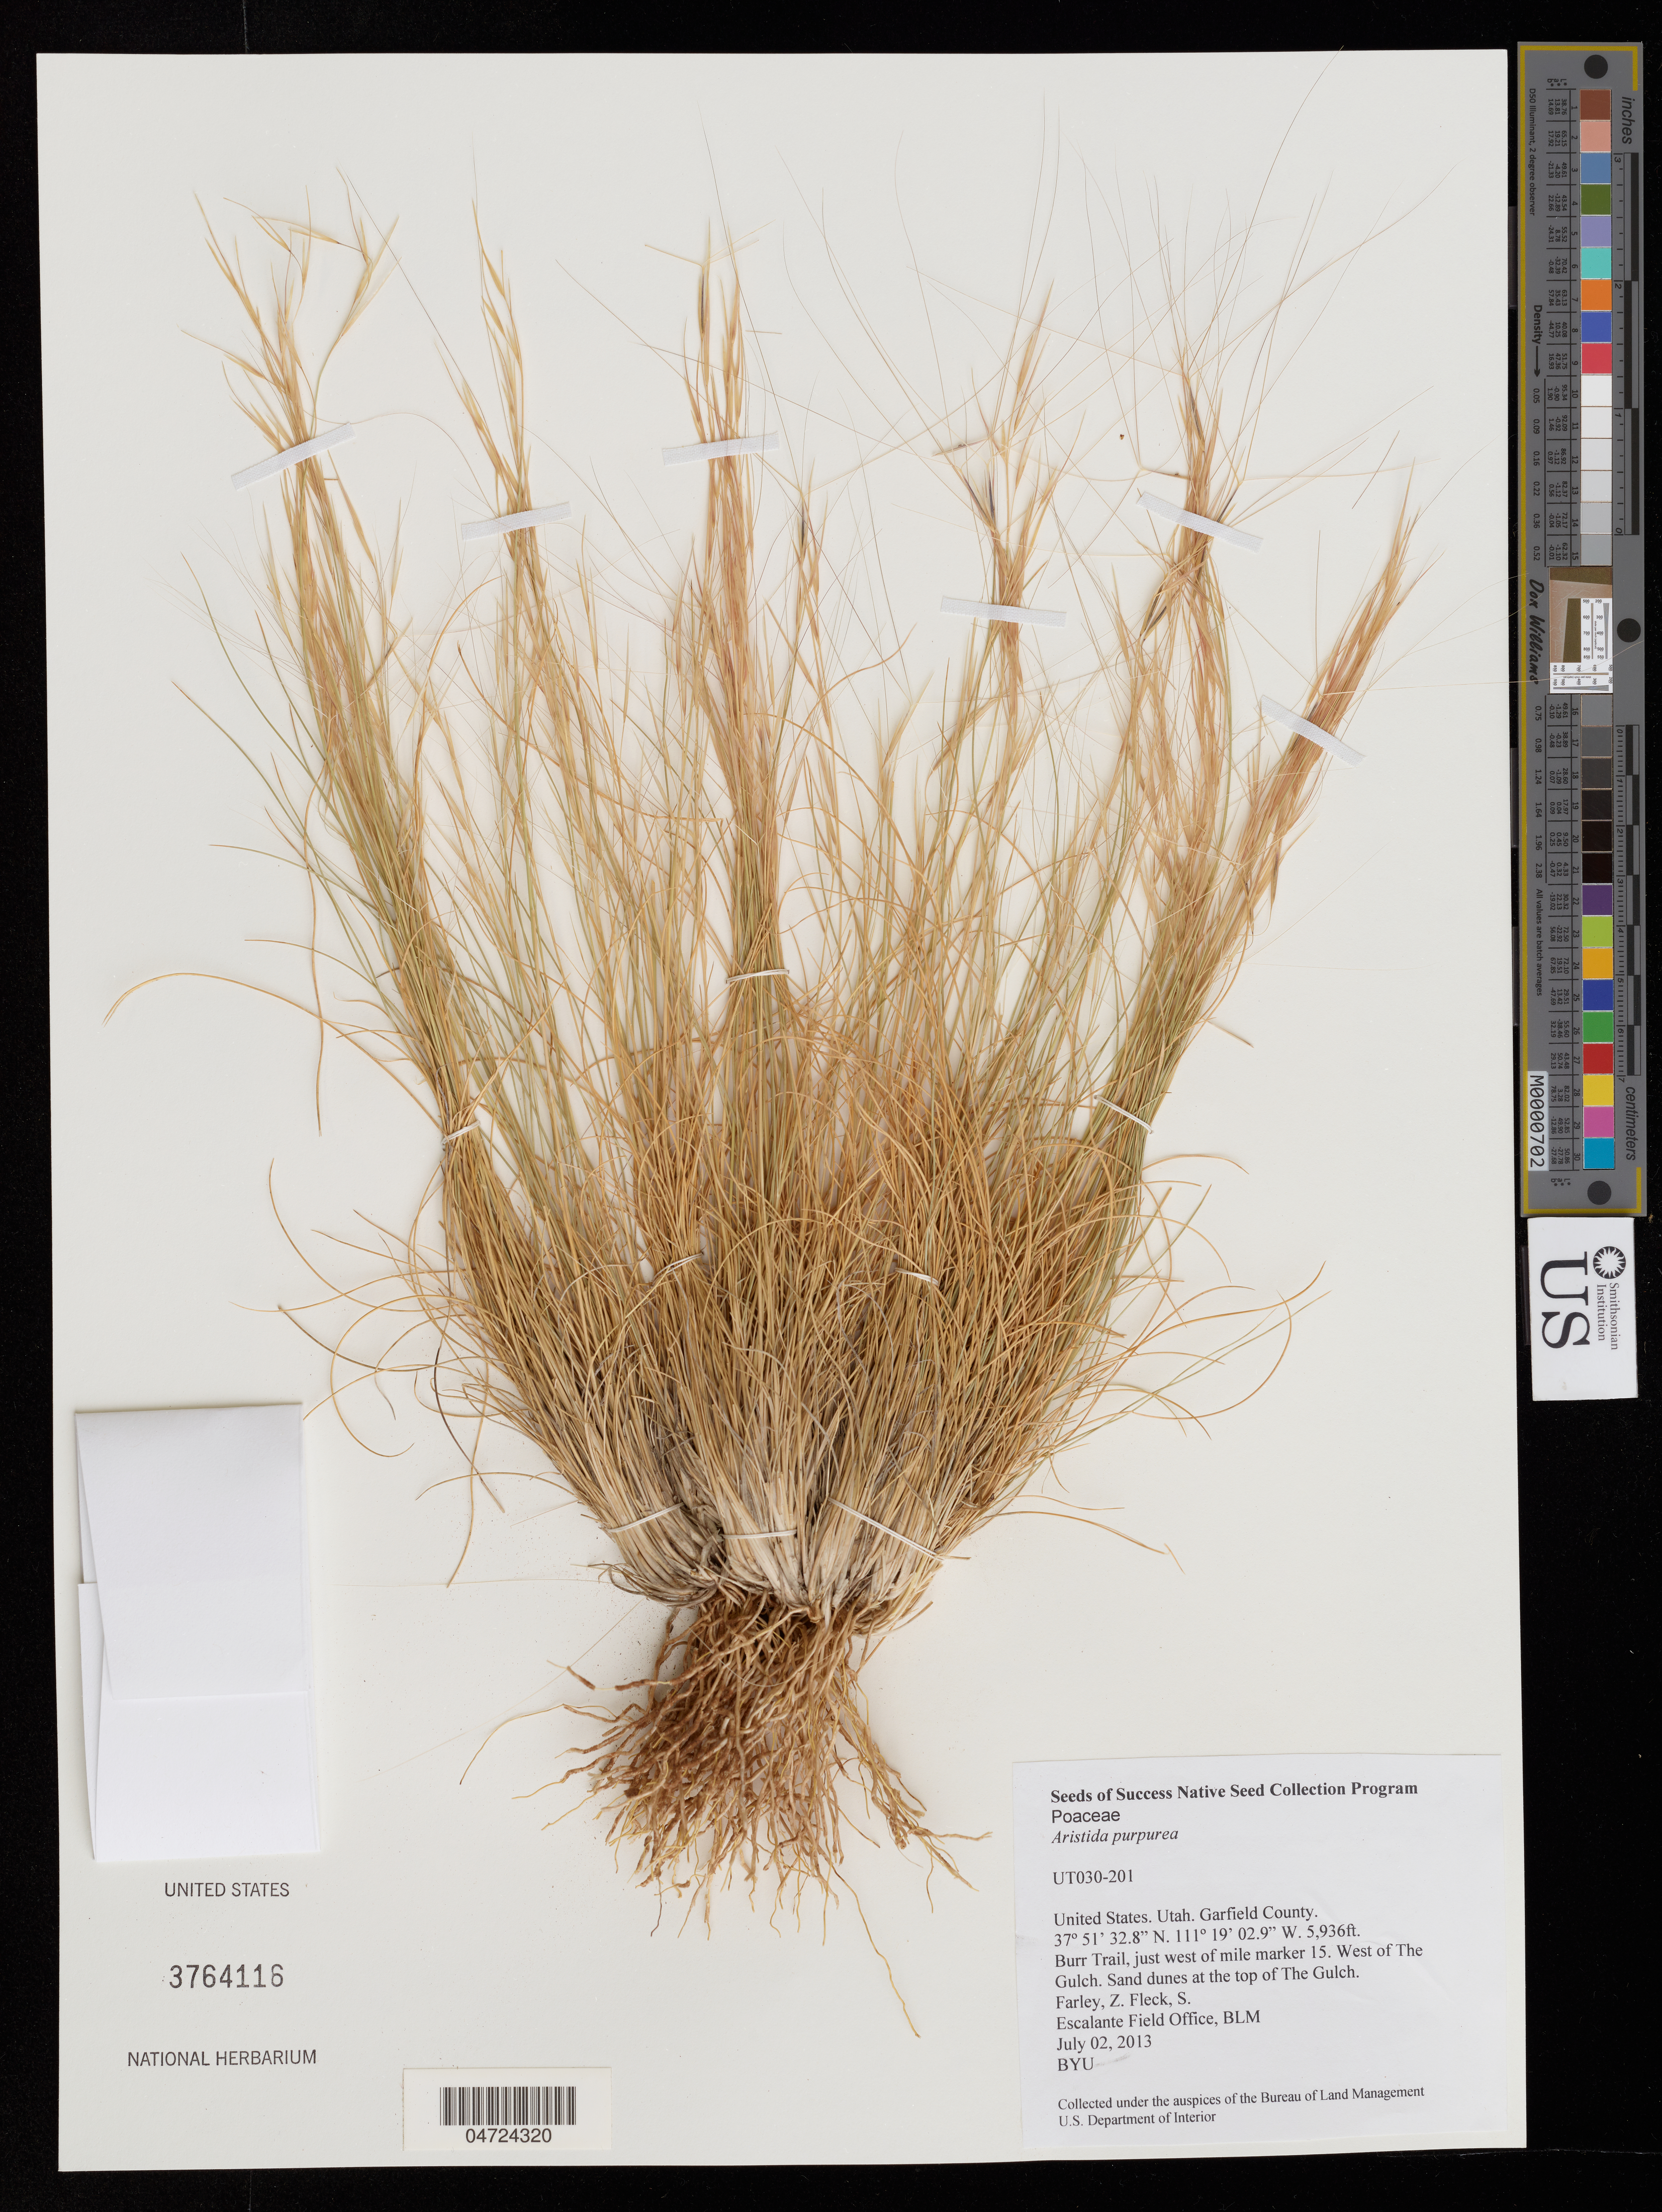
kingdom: Plantae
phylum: Tracheophyta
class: Liliopsida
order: Poales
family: Poaceae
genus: Aristida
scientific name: Aristida purpurea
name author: Nutt.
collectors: Z. Farley & S. Fleck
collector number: UT030-201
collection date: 2013-07-02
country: United States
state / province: Utah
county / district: Garfield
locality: Garfield County. Burr Trail, just west of mile marker 15. West of The Gulch. Sand dunes at the top of The Gulch.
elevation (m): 1809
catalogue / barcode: US 3764116